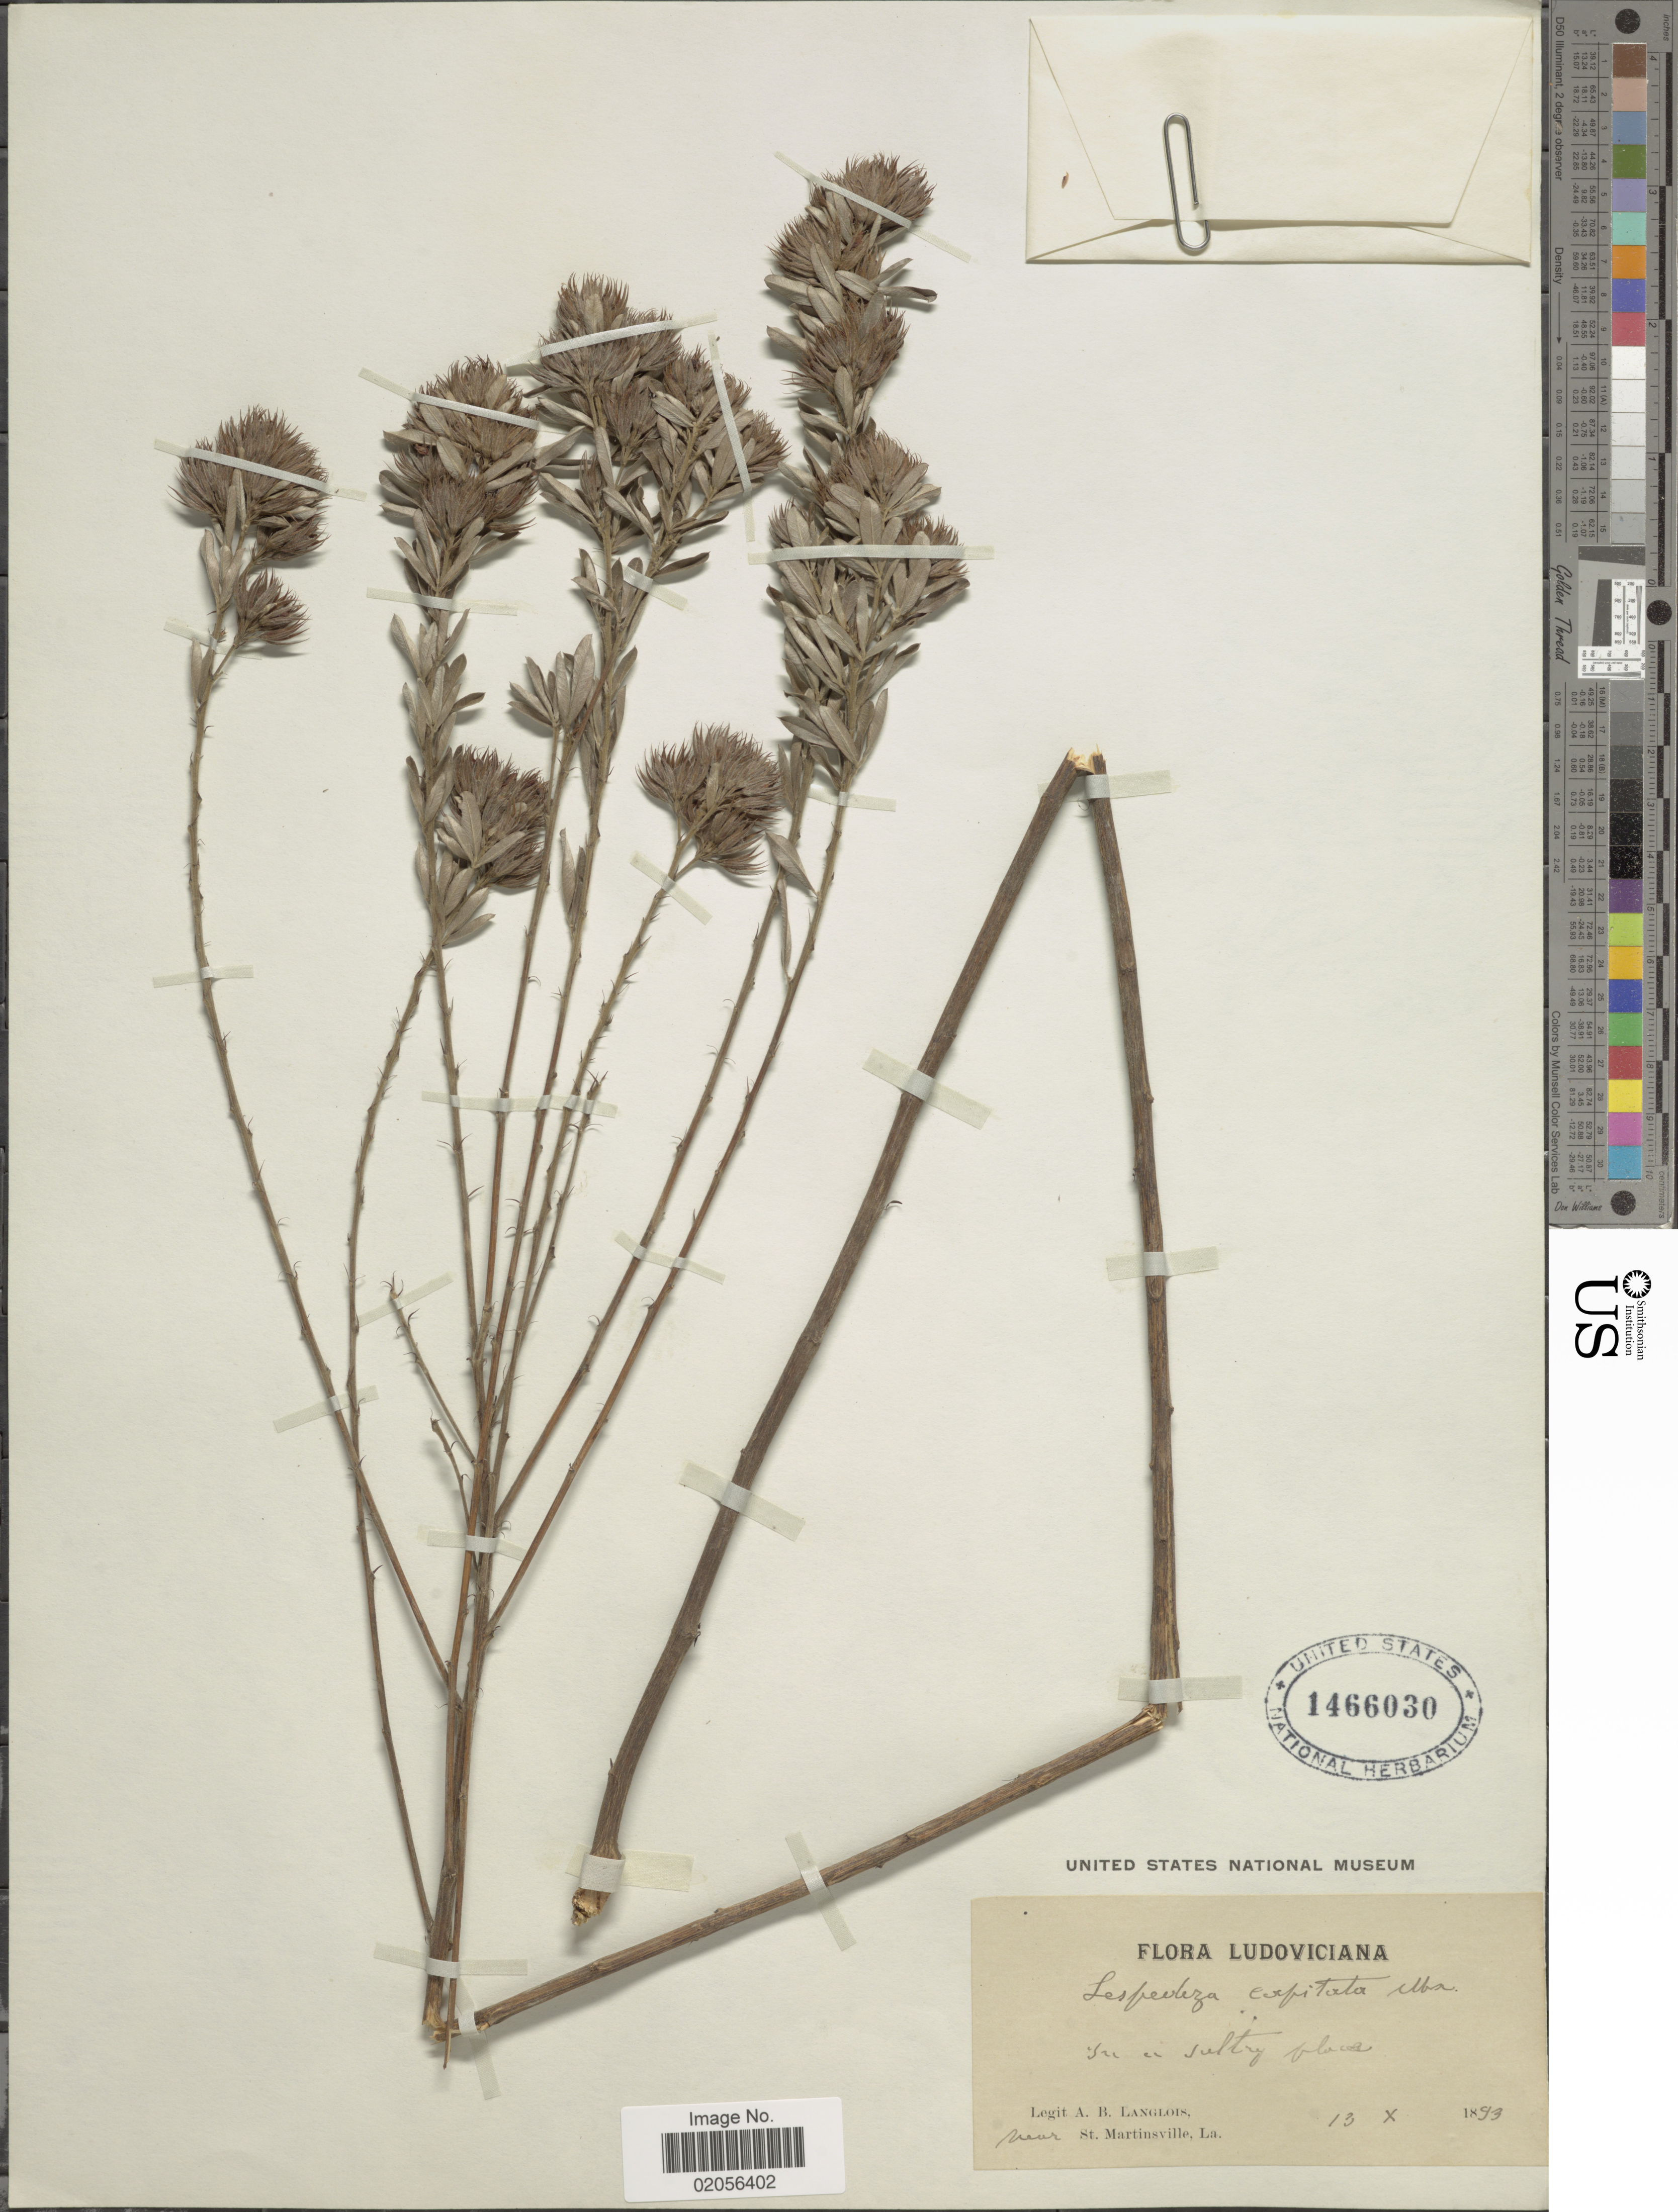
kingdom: Plantae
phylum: Tracheophyta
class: Magnoliopsida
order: Fabales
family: Fabaceae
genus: Lespedeza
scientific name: Lespedeza capitata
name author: Michx.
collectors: A. Langlois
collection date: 1893-10-13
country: United States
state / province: Louisiana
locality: Ludoviciana, near St. Martinsville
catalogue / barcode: US 1466030